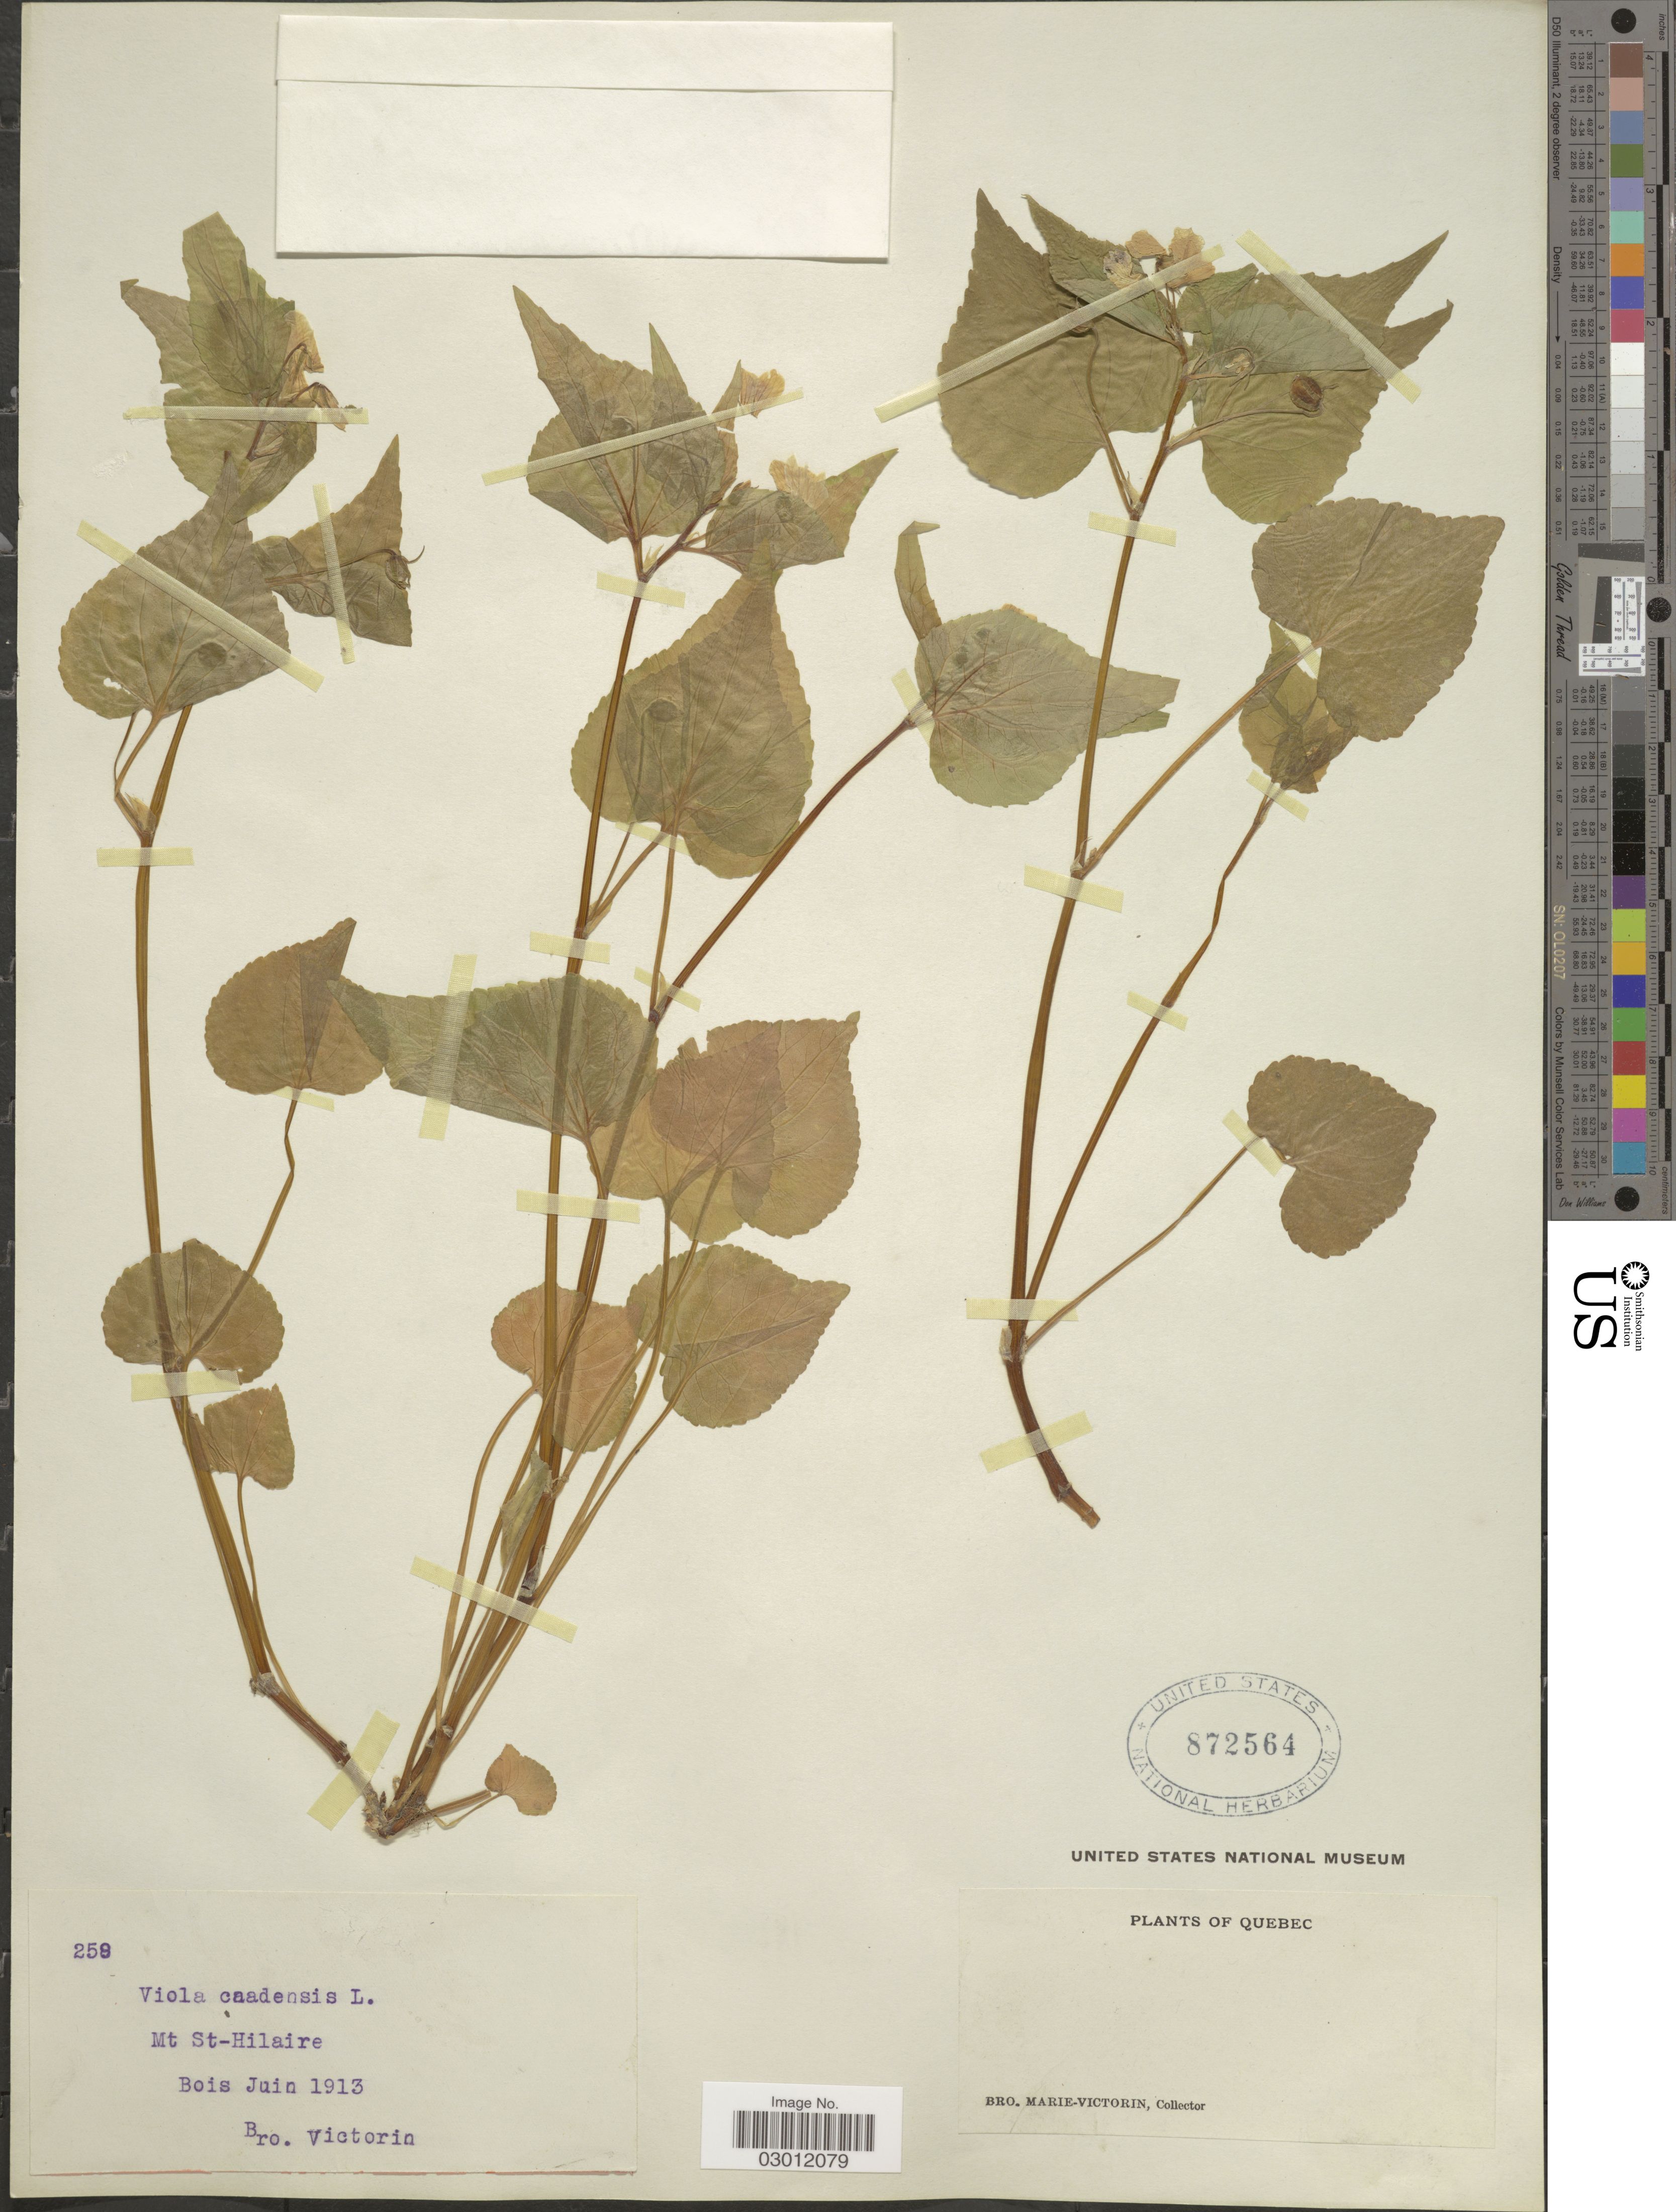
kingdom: Plantae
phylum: Tracheophyta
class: Magnoliopsida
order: Malpighiales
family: Violaceae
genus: Viola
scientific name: Viola canadensis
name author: L.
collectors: Fr. Marie-Victorin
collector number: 259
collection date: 1913-06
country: Canada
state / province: Quebec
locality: Mt St-Hilaire.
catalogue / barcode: US 872564